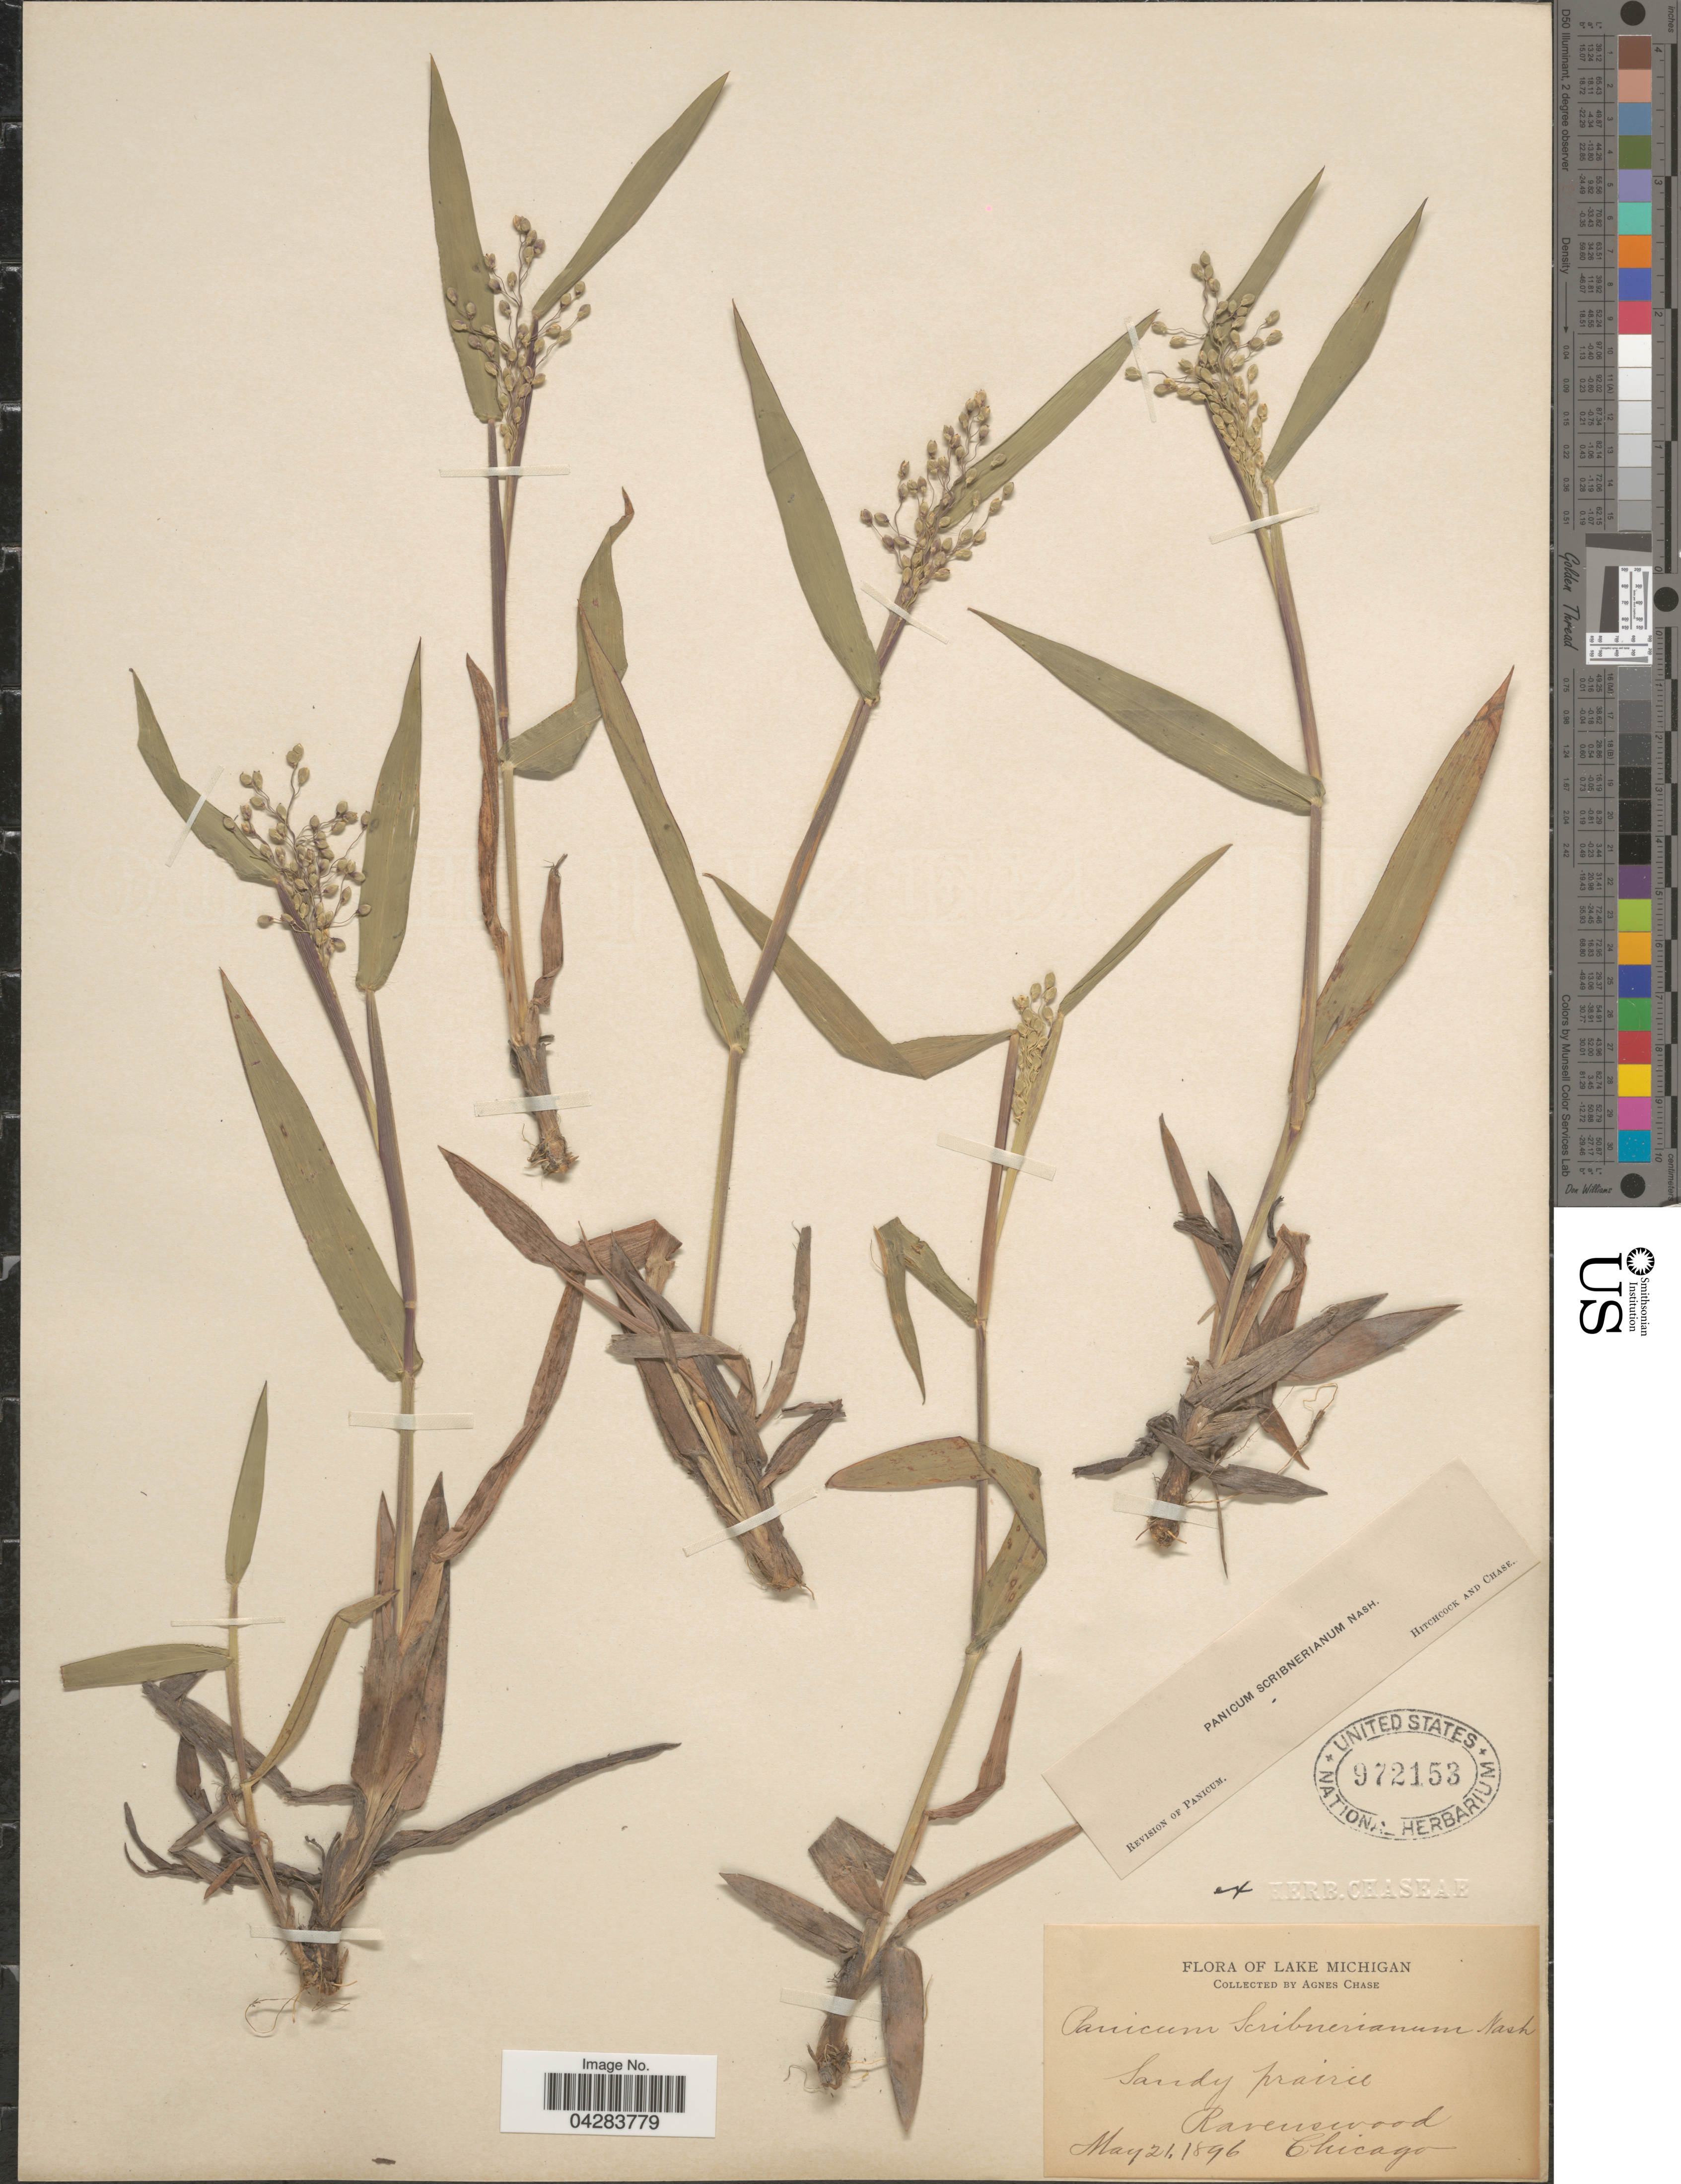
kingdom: Plantae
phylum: Tracheophyta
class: Liliopsida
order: Poales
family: Poaceae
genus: Dichanthelium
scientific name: Dichanthelium oligosanthes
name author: (Schult.) Gould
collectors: A. Chase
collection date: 1896-05-21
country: United States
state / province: Michigan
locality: Lake Michigan. Ravenswood. Chicago.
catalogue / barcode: US 972153